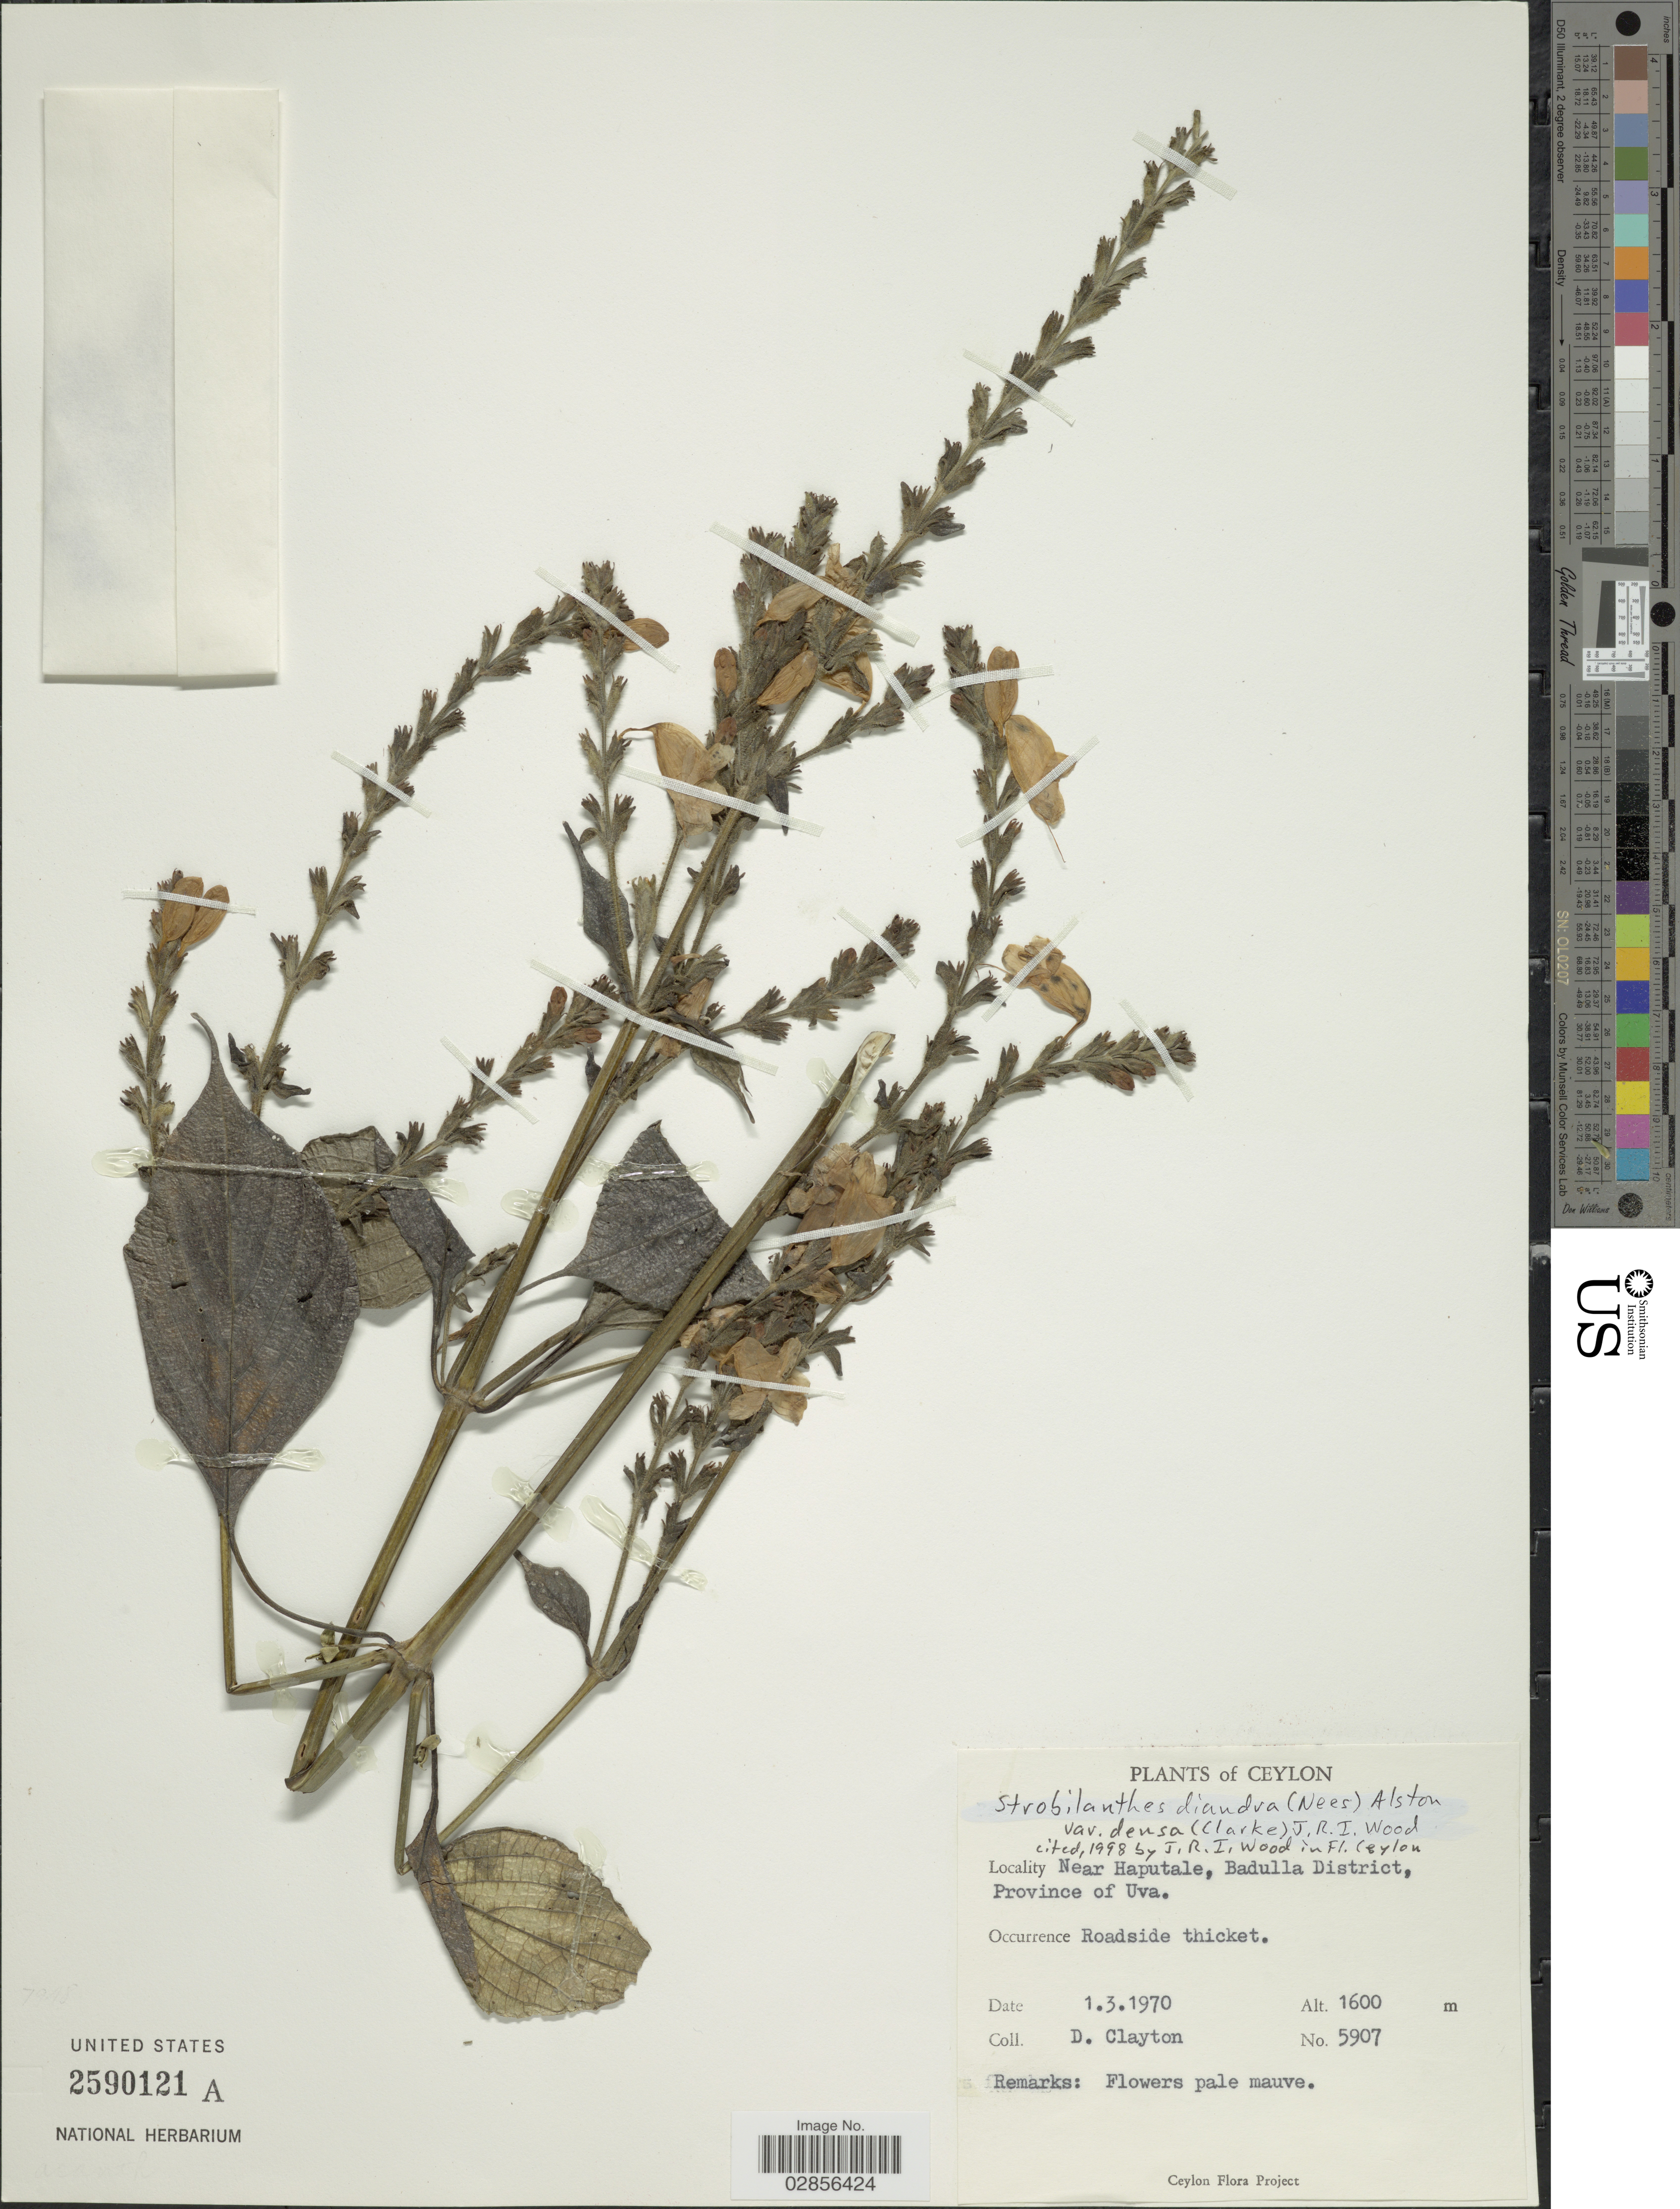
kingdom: Plantae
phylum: Tracheophyta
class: Magnoliopsida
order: Lamiales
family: Acanthaceae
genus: Strobilanthes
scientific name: Strobilanthes diandra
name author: (Nees) Alston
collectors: D. Clayton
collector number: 5907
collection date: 1970-03-01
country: Sri Lanka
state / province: Uva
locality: Ceylon. Near Haputale, Badulla District.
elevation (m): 1600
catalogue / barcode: US 2590121A